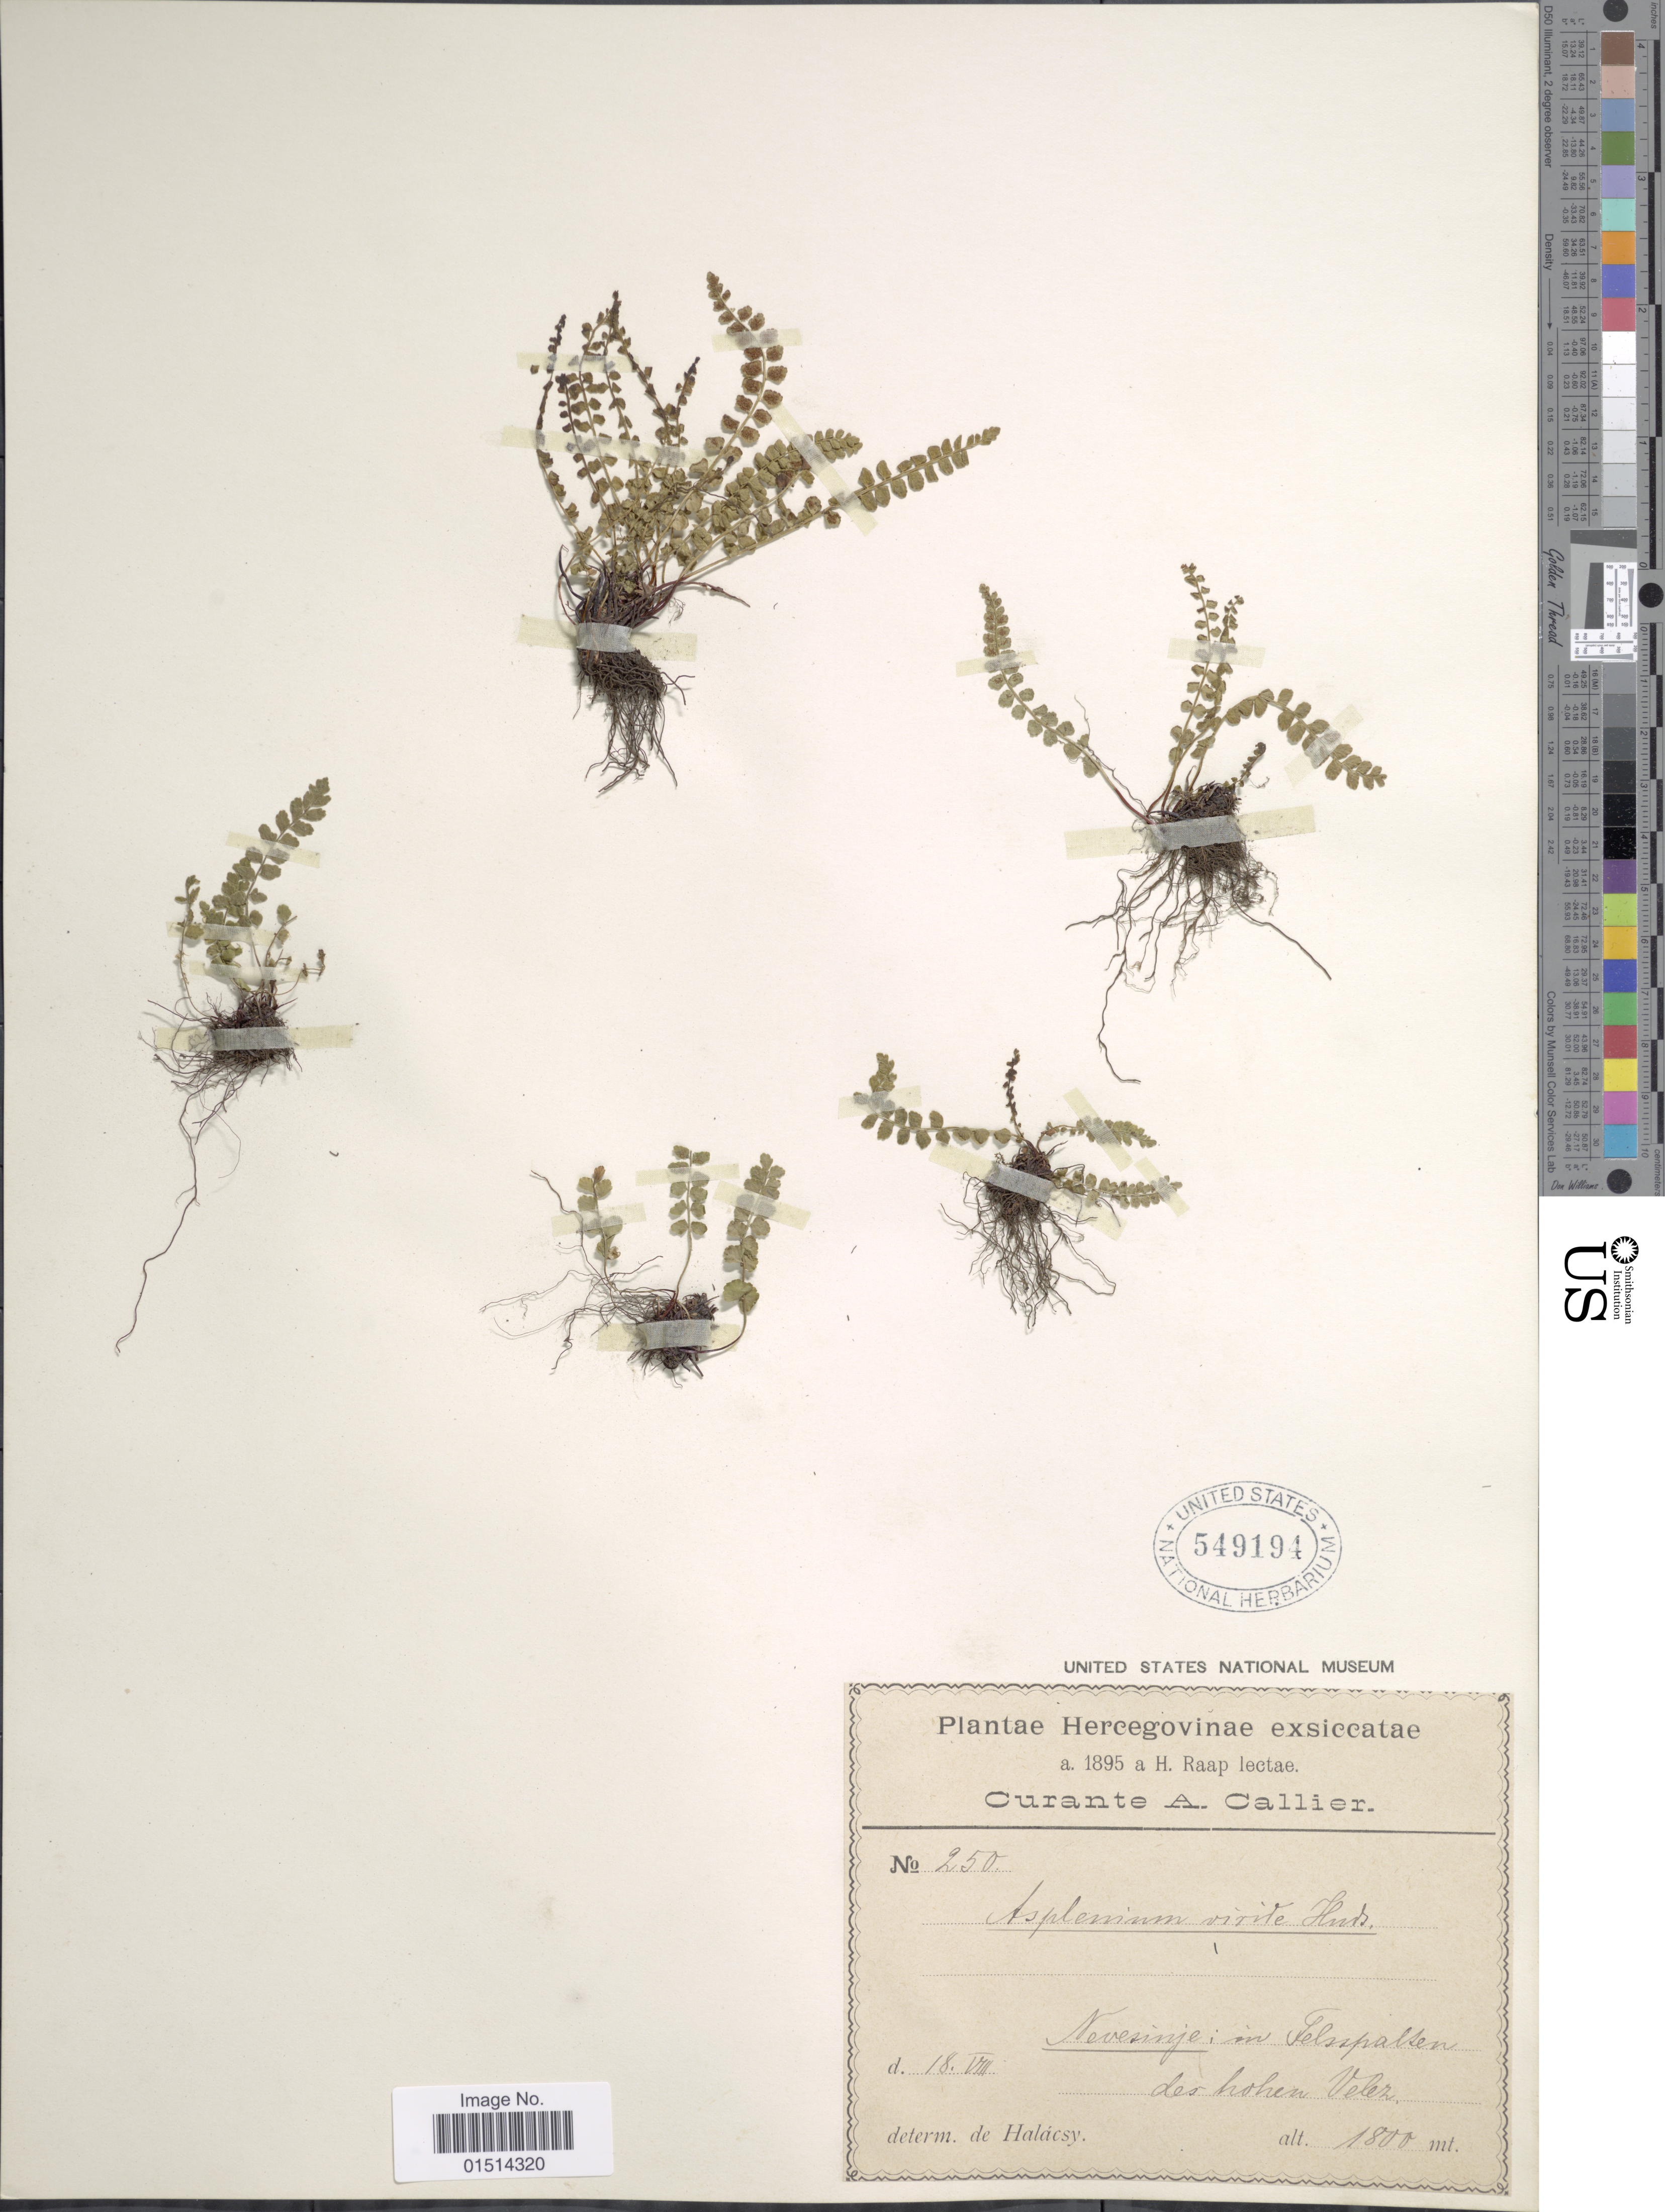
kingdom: Plantae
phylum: Tracheophyta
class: Polypodiopsida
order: Polypodiales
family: Aspleniaceae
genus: Asplenium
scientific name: Asplenium viride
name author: Huds.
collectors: H. Raap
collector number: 250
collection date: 1895-08-18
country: Bosnia and Herzegovina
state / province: Srpska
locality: Nevesinje; in Felspalsen des hohem Velez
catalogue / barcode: US 549194